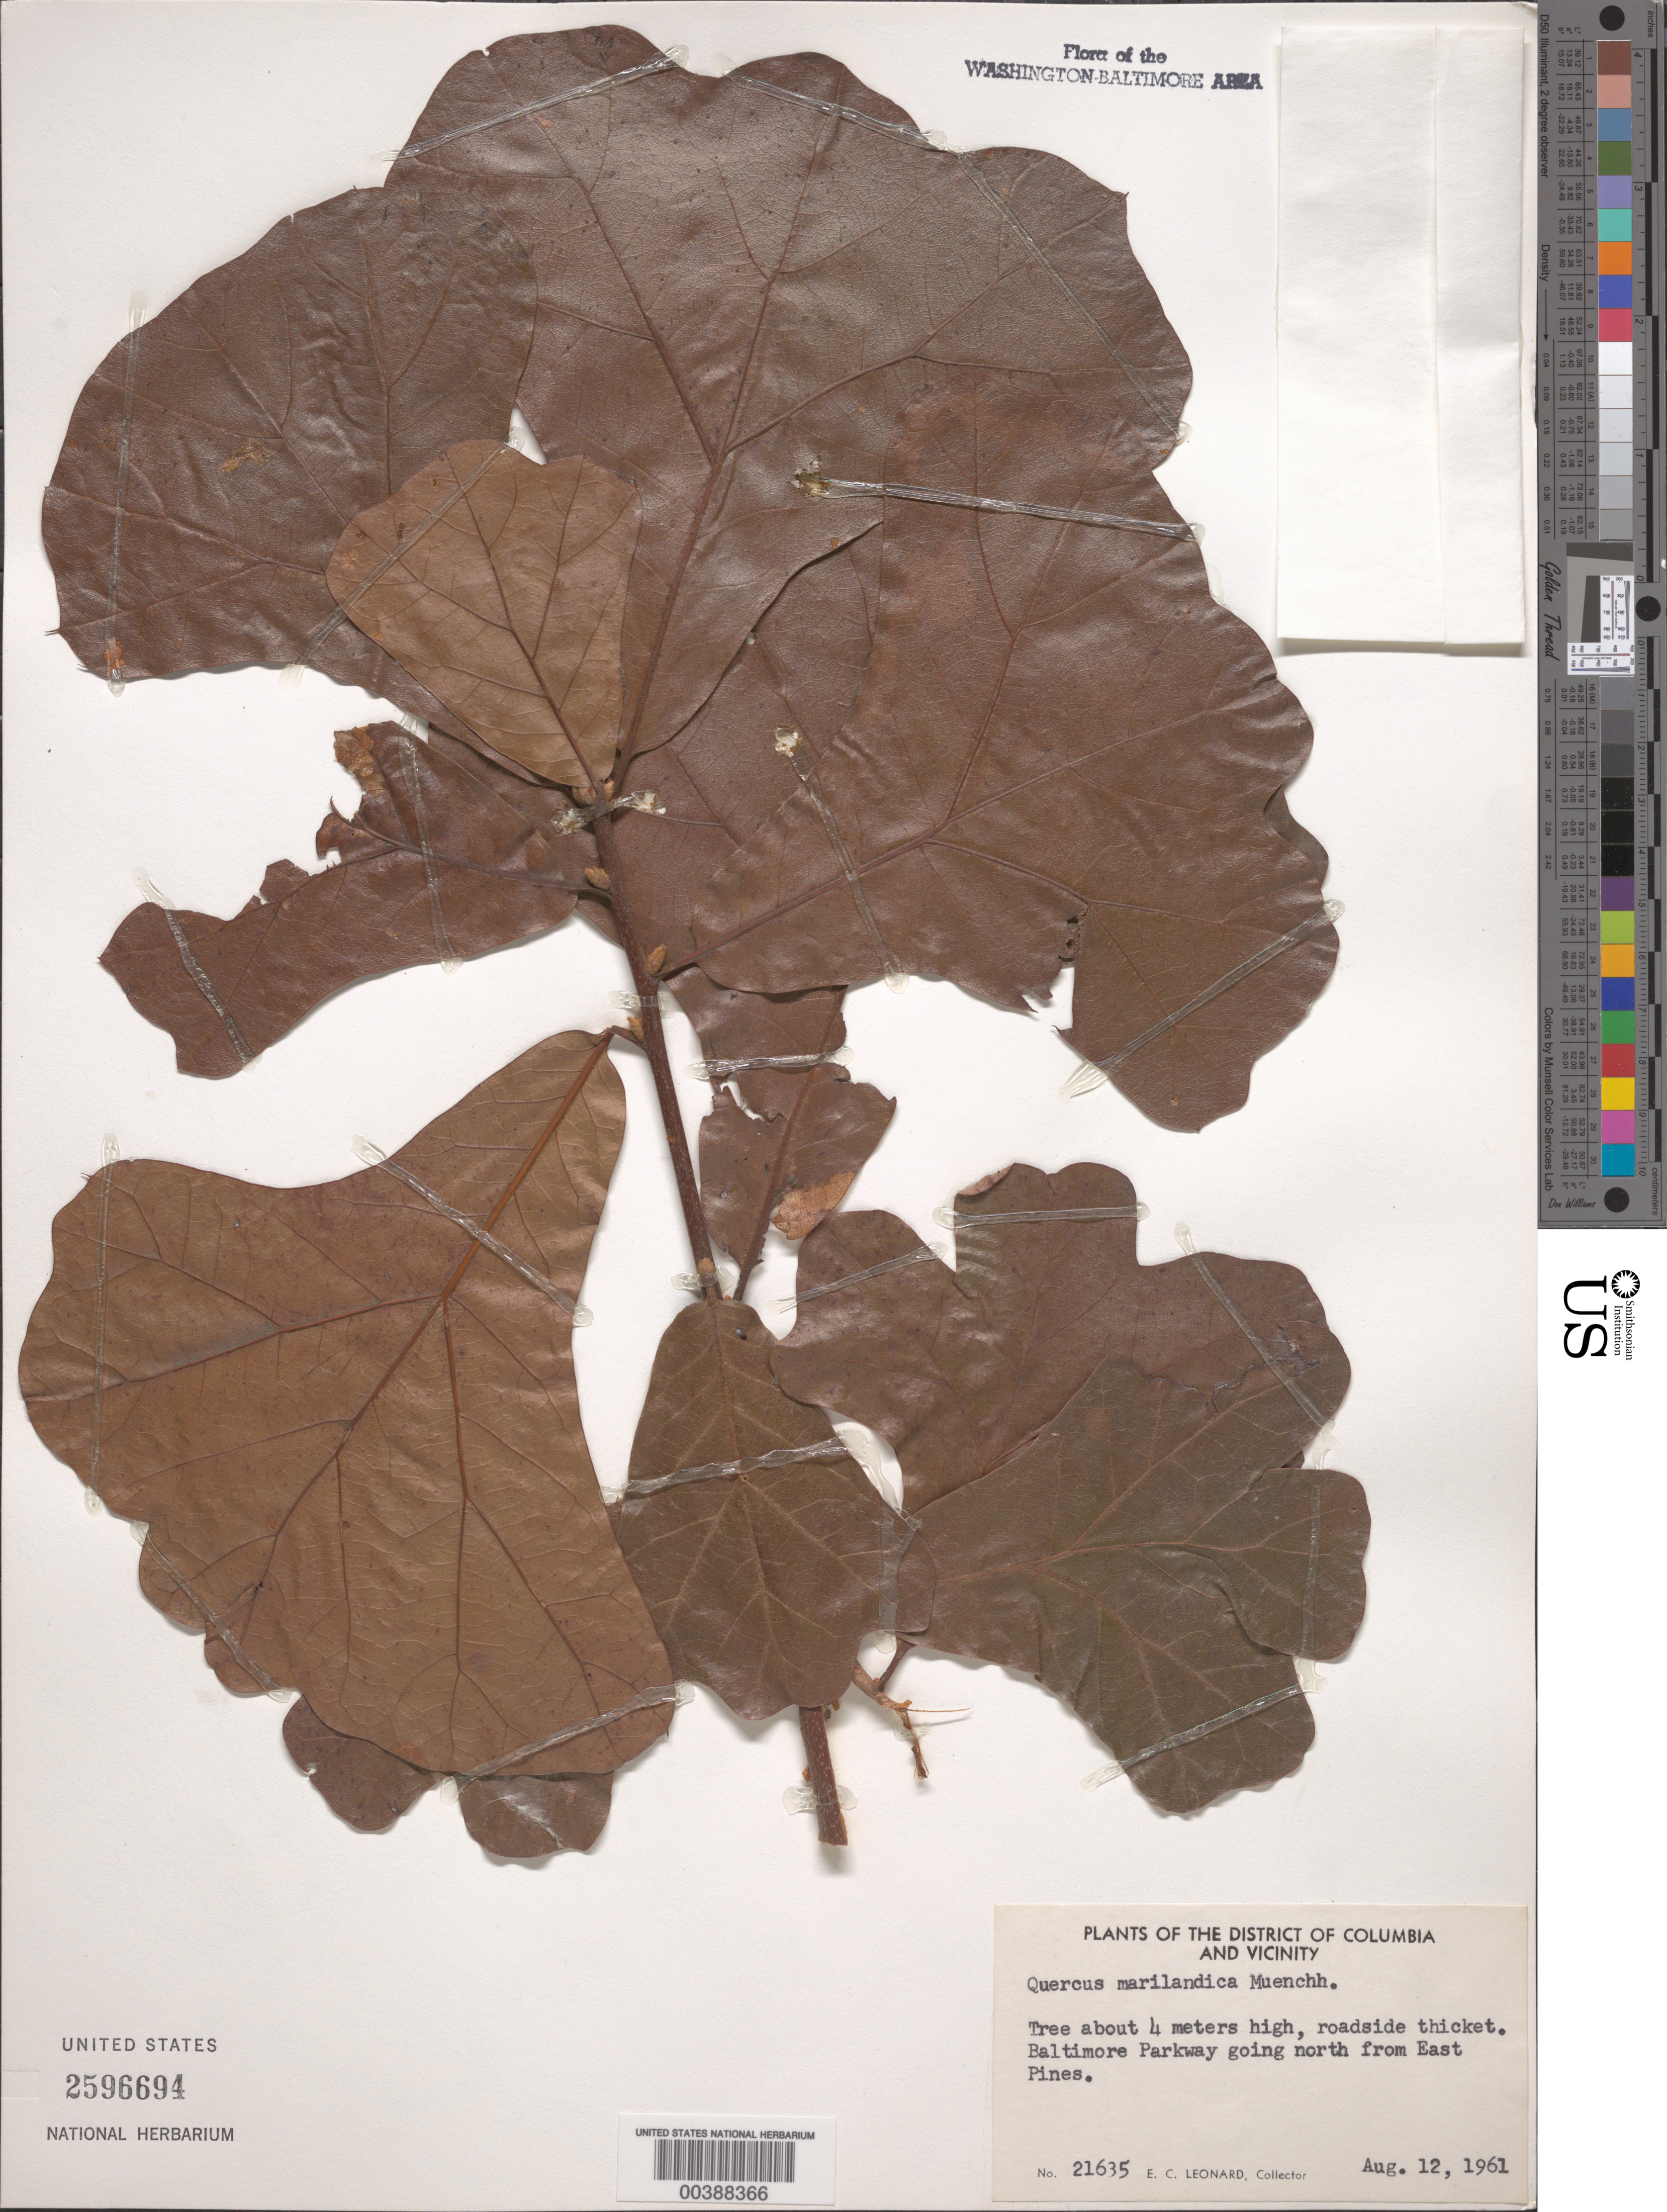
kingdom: Plantae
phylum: Tracheophyta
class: Magnoliopsida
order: Fagales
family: Fagaceae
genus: Quercus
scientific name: Quercus marilandica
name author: (L.) Münchh.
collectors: E. C. Leonard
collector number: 21635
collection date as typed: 12 Aug 1961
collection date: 1961-08-12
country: United States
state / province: Maryland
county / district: Prince George's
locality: Baltimore Parkway, north from east Pines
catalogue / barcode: US 2596694